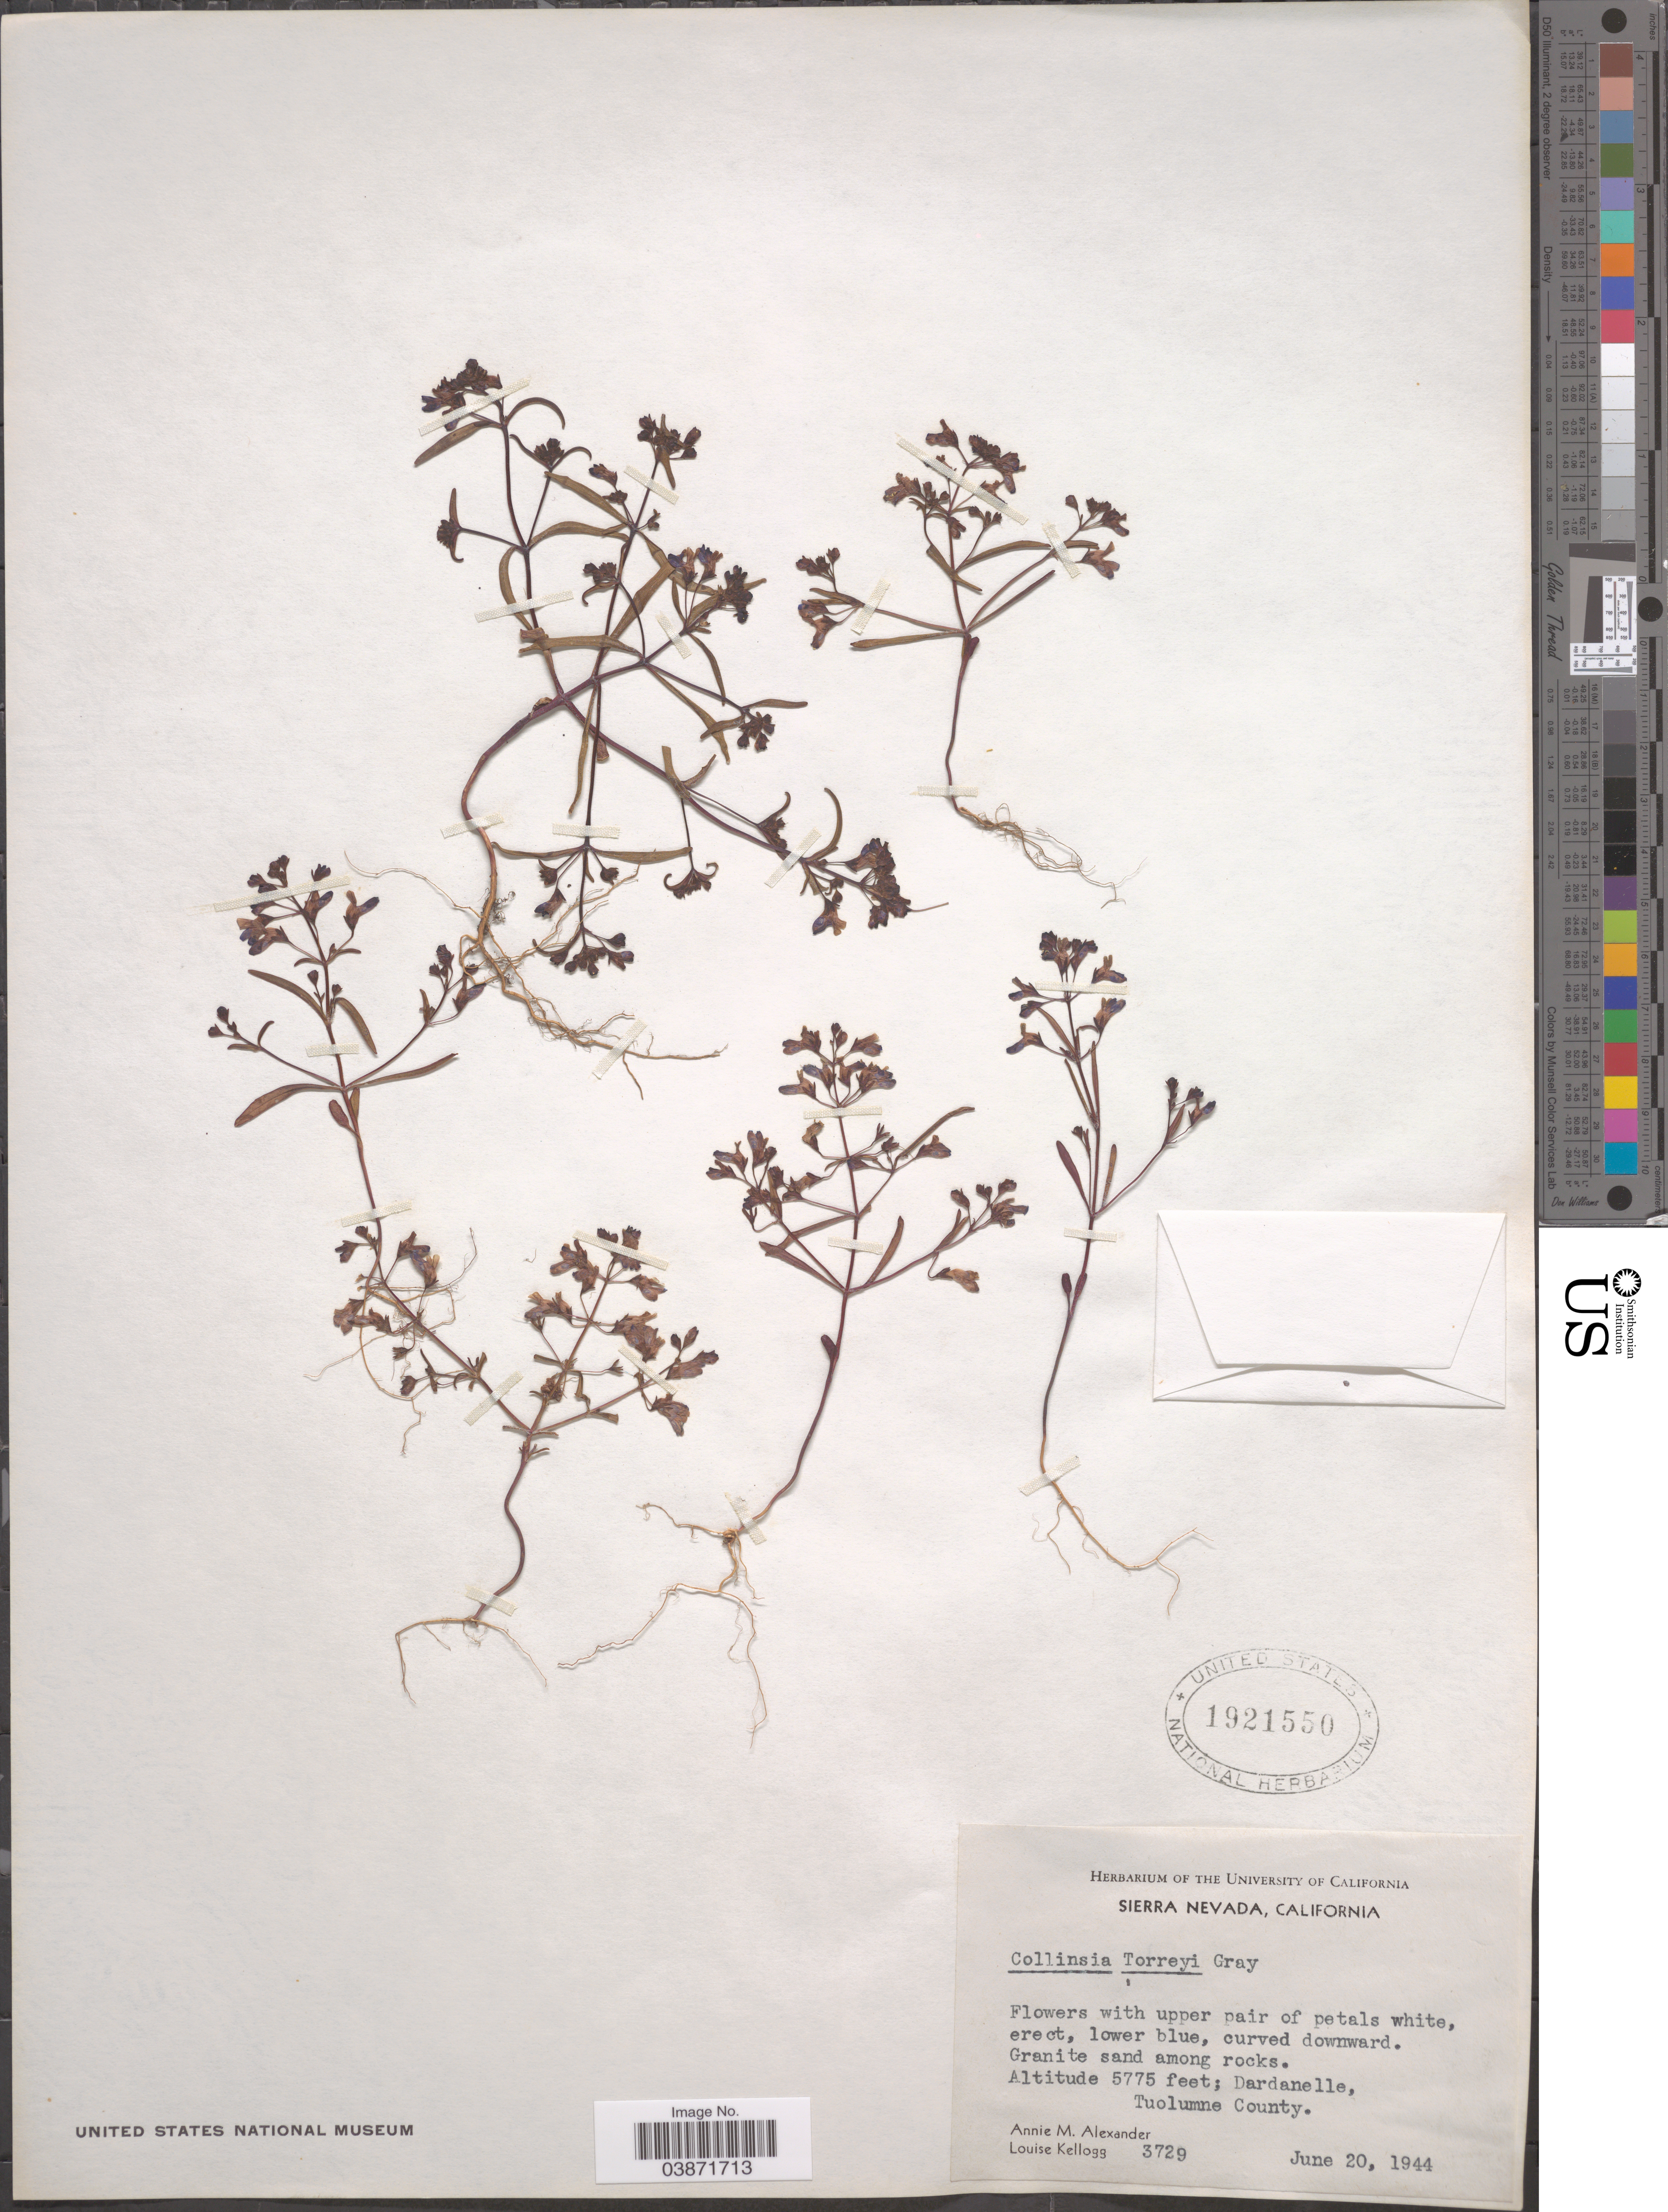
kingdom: Plantae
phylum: Tracheophyta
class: Magnoliopsida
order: Lamiales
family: Plantaginaceae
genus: Collinsia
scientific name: Collinsia torreyi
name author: A. Gray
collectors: A. M. Alexander & L. Kellogg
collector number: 3729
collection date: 1944-06-20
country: United States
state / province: California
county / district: Tuolumne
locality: Sierra Nevada. Dardanelle, Tuolumne County.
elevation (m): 1760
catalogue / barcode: US 1921550